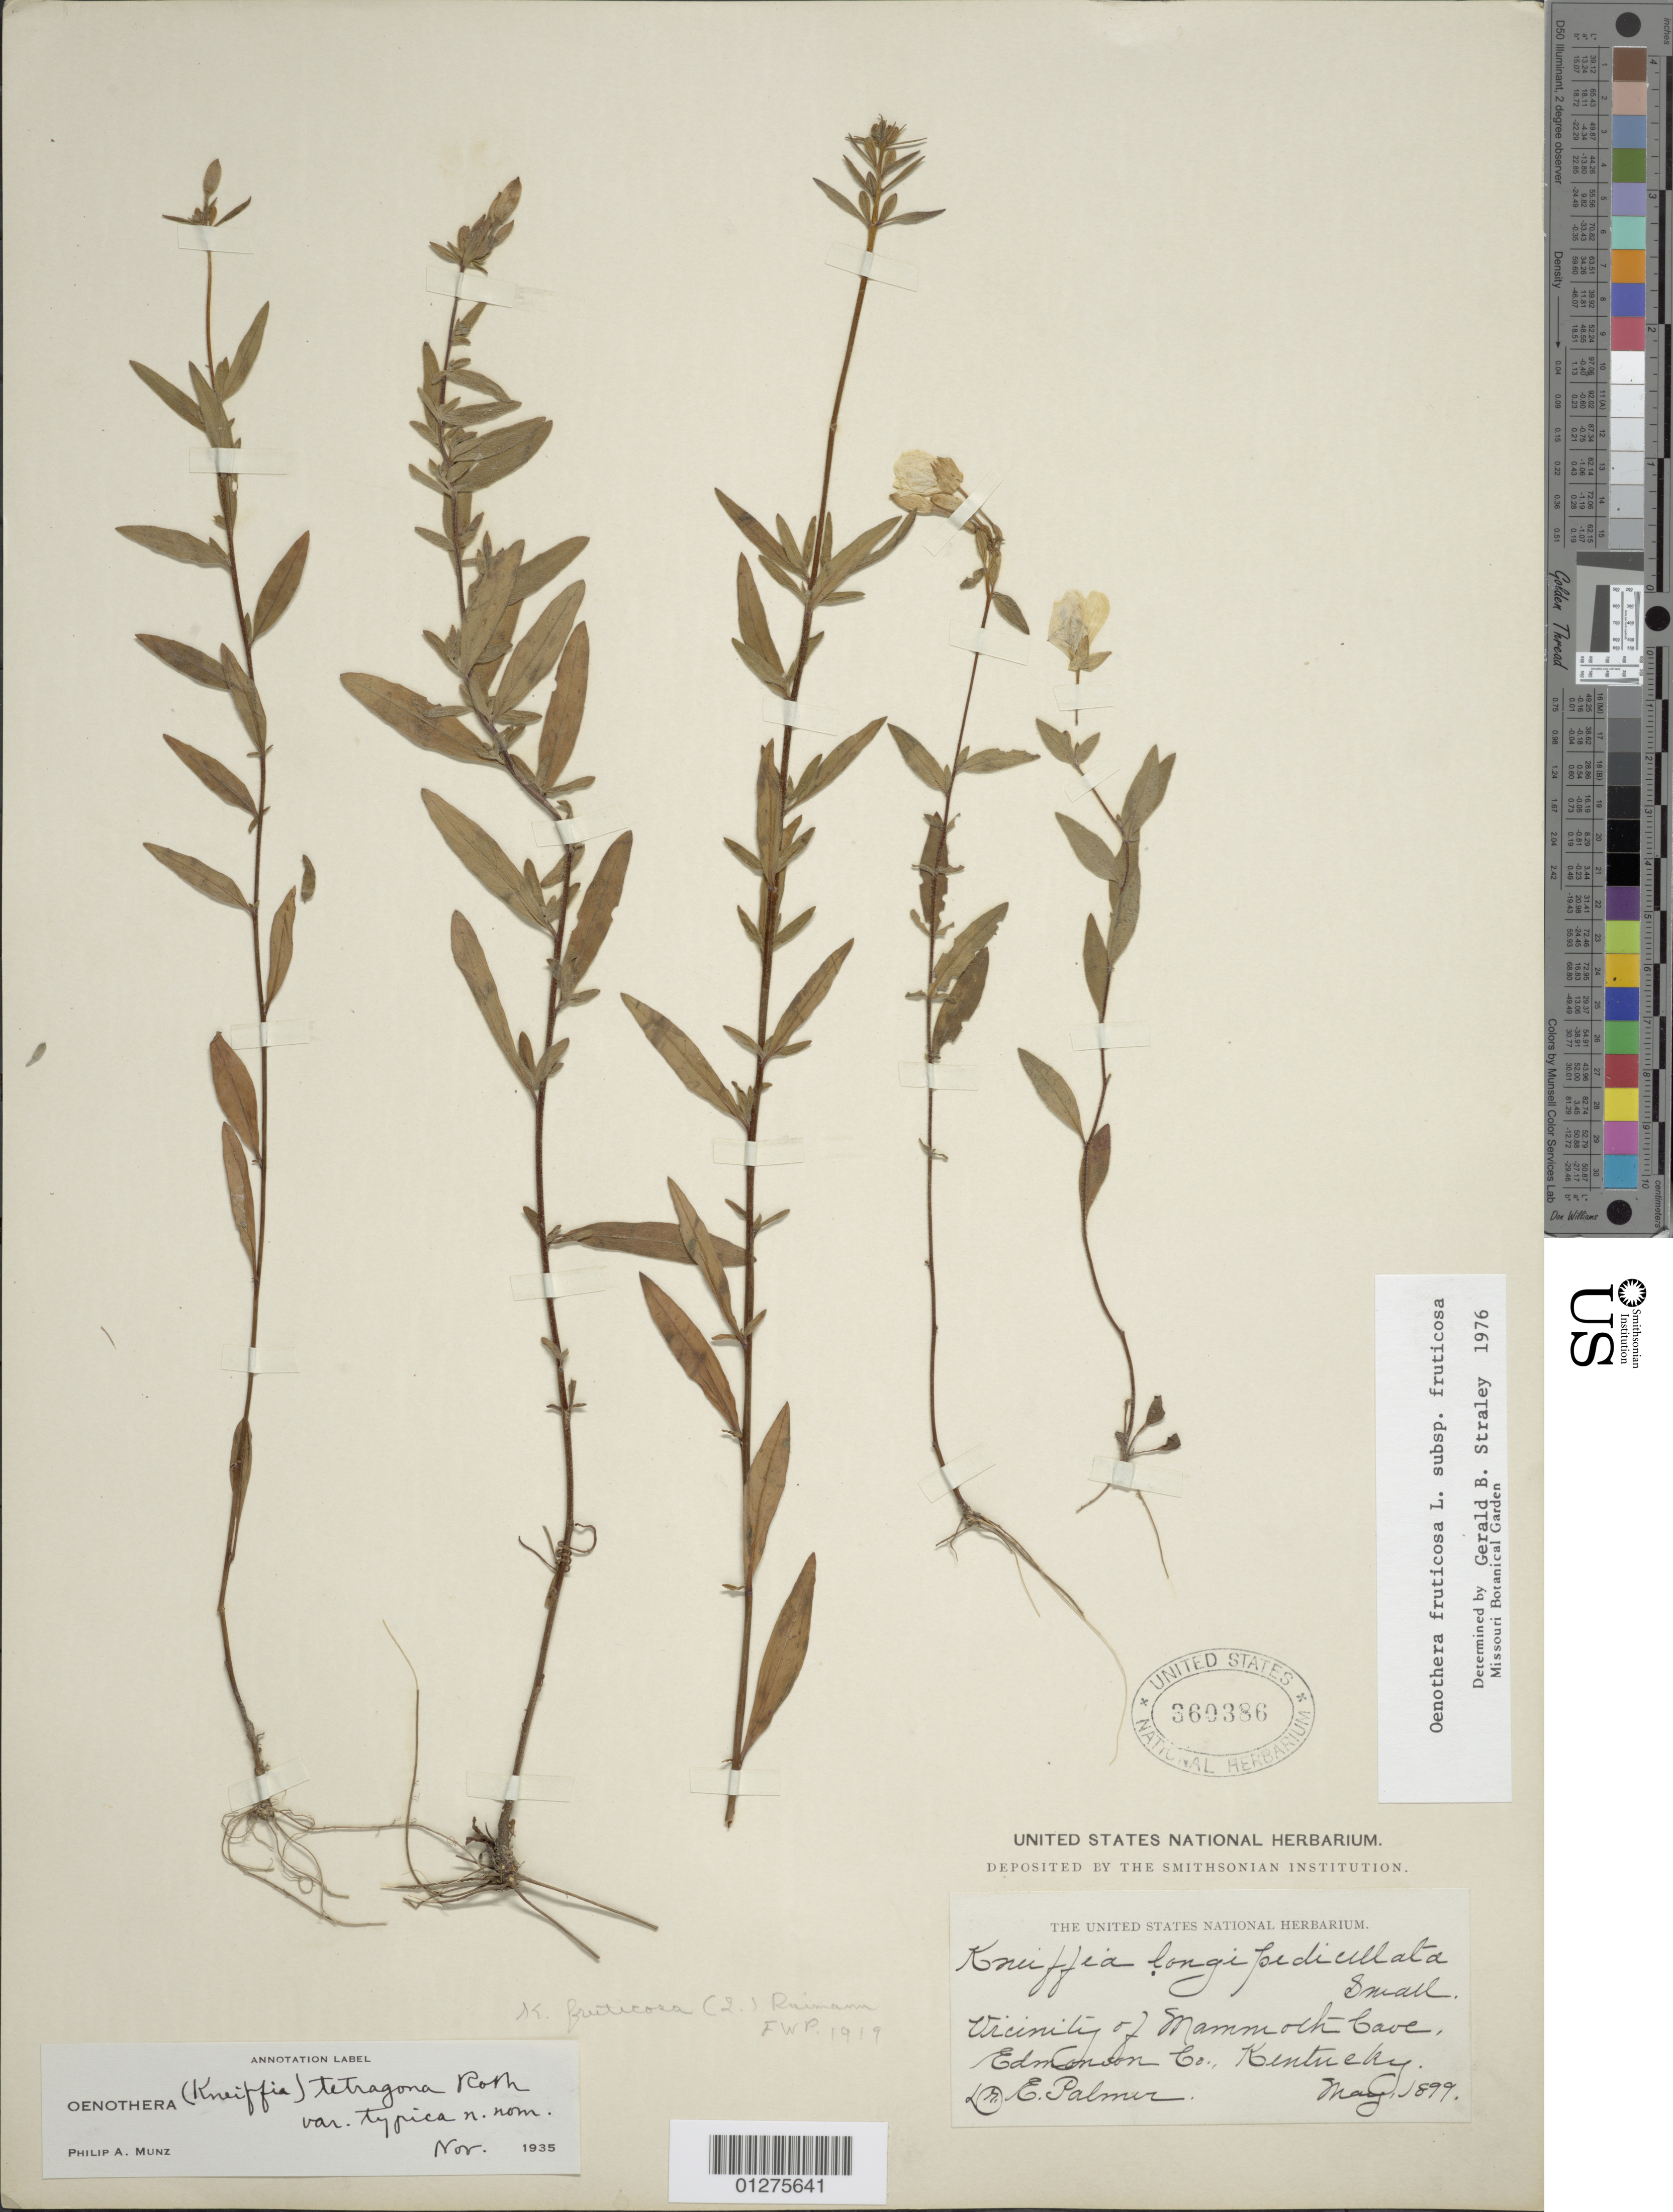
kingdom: Plantae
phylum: Tracheophyta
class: Magnoliopsida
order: Myrtales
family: Onagraceae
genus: Oenothera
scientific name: Oenothera fruticosa subsp. fruticosa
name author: L.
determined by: Straley, G. B.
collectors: E. Palmer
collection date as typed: May 1899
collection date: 1899-05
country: United States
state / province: Kentucky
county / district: Edmonson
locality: Vicinity of Mammoth Cave.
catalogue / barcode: US 360386